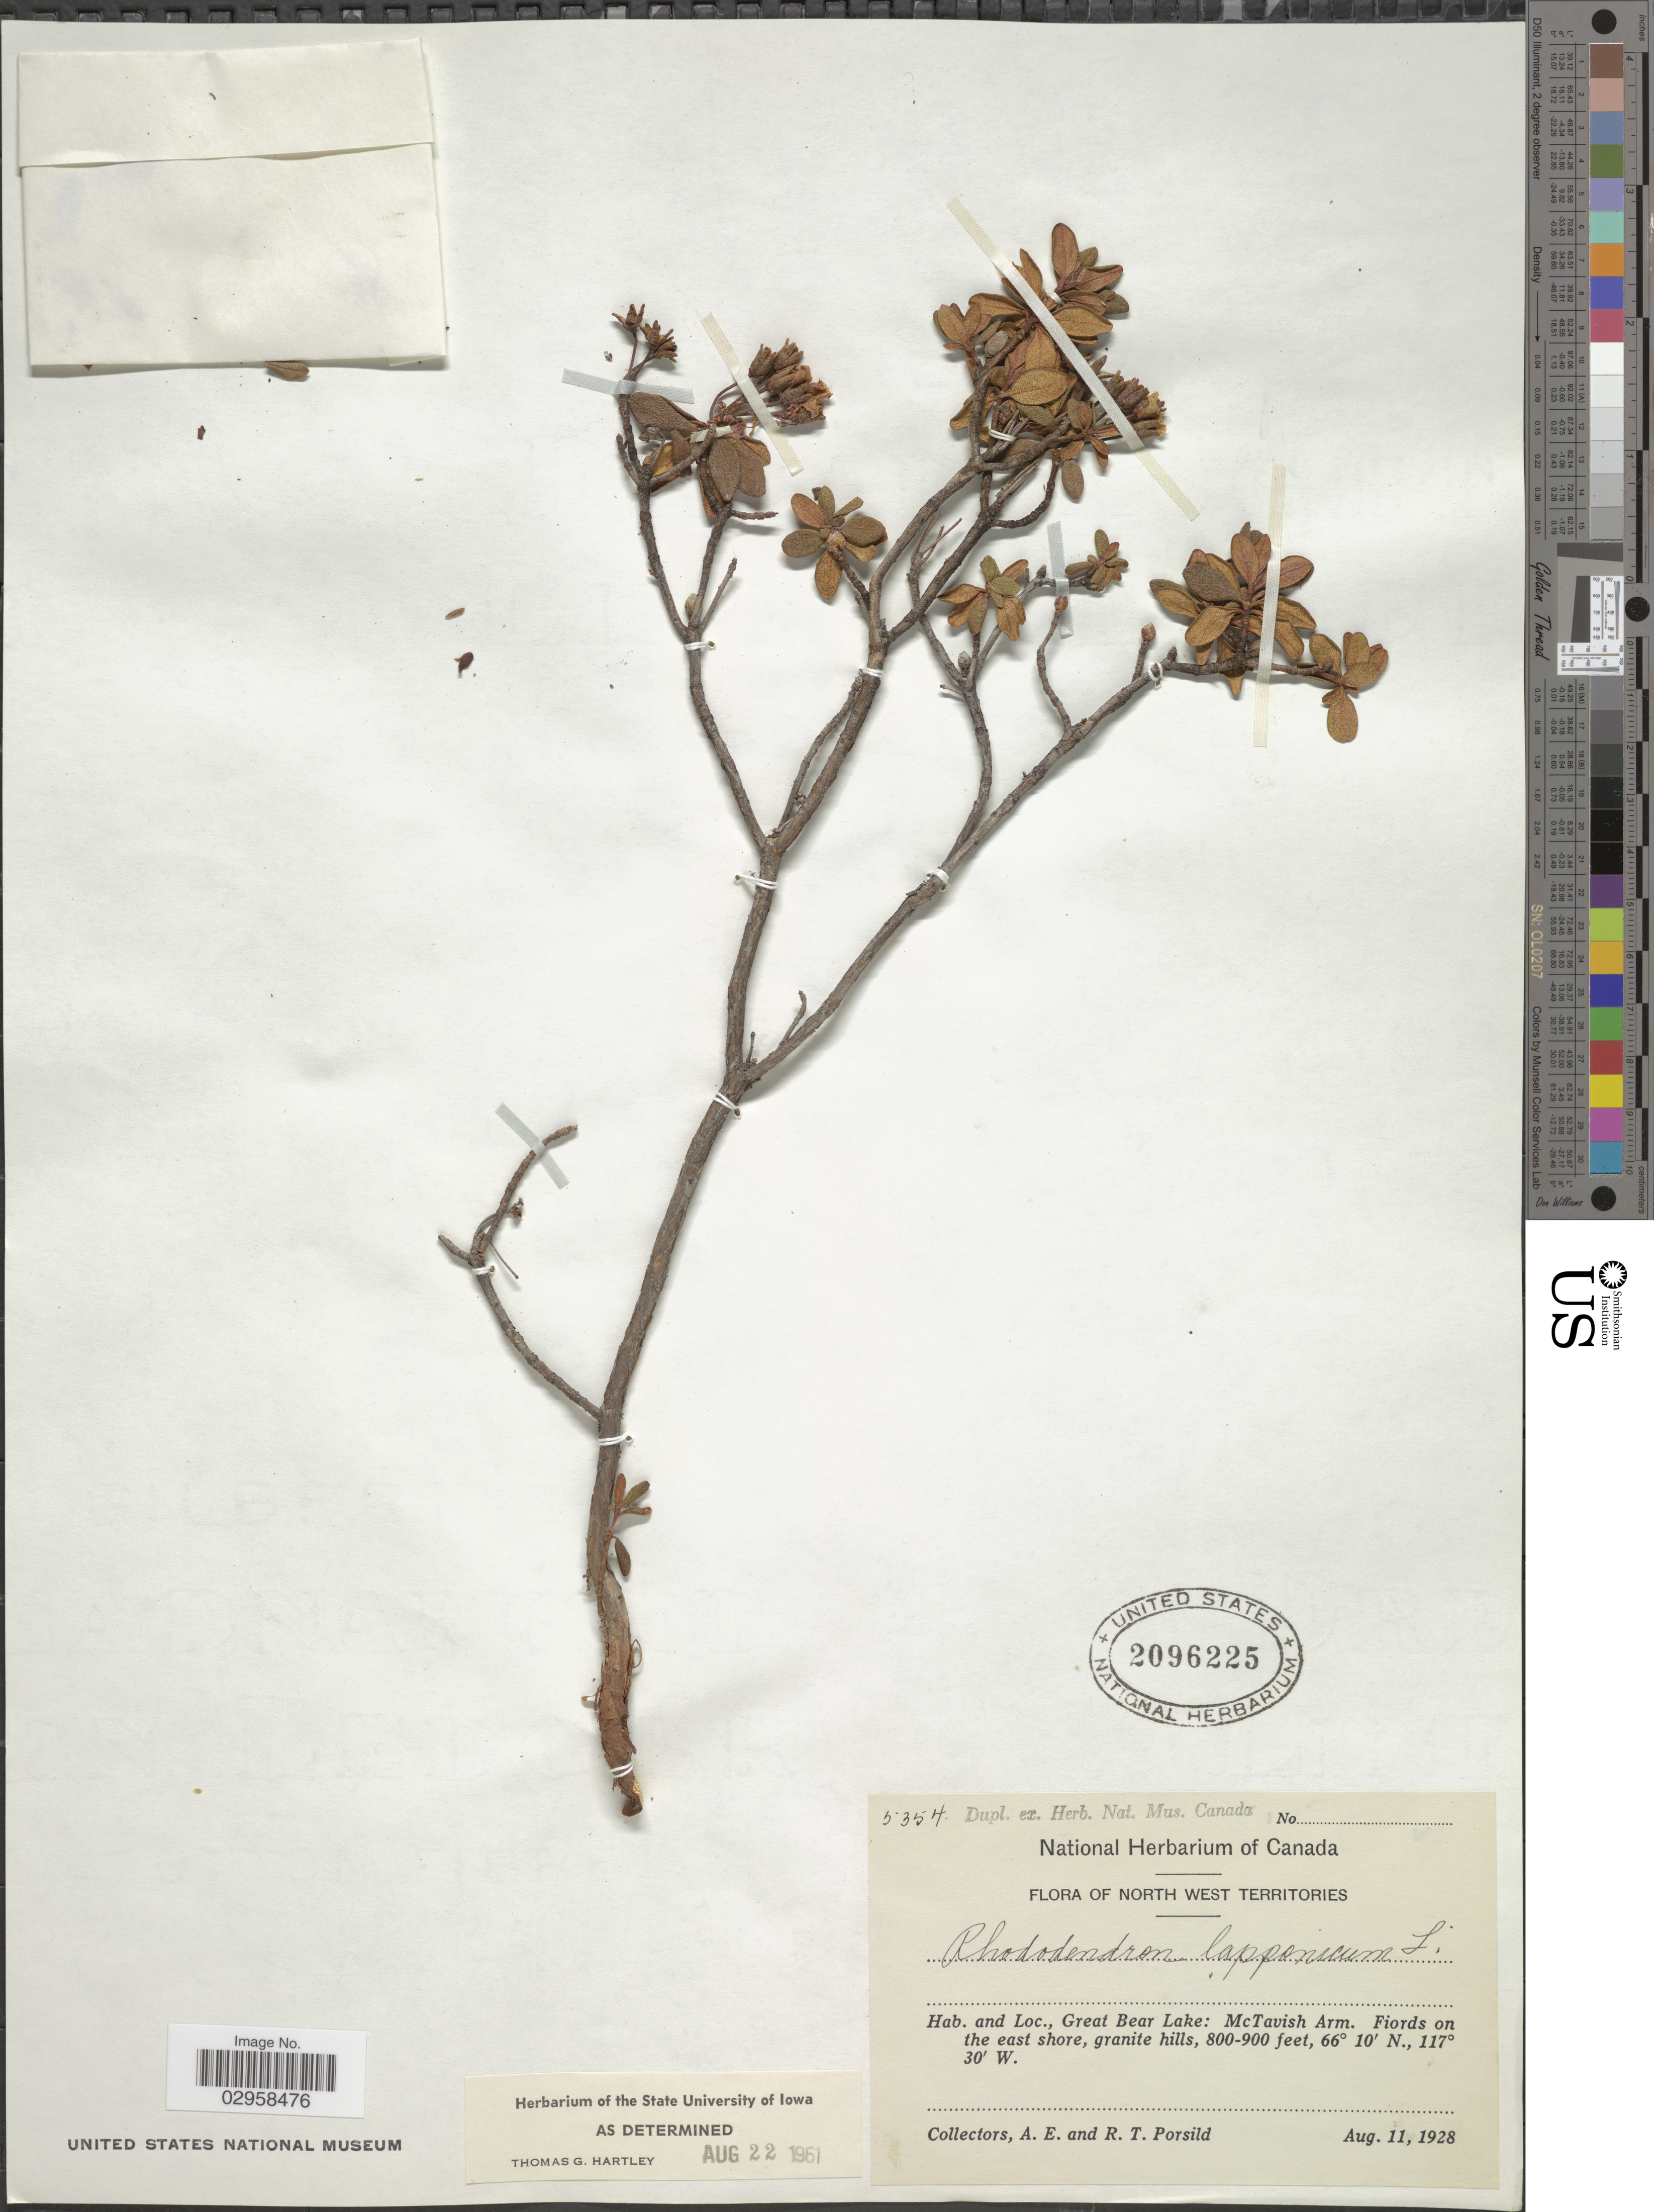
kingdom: Plantae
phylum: Tracheophyta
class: Magnoliopsida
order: Ericales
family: Ericaceae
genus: Rhododendron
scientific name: Rhododendron lapponicum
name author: (L.) Wahlenb.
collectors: A. E. Porsild & R. T. Porsild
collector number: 5354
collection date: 1928-08-11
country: Canada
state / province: Northwest Territories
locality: Great Bar Lake: McTavish Arm. Fiords on the east shore, granite hills.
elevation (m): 244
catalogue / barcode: US 2096225